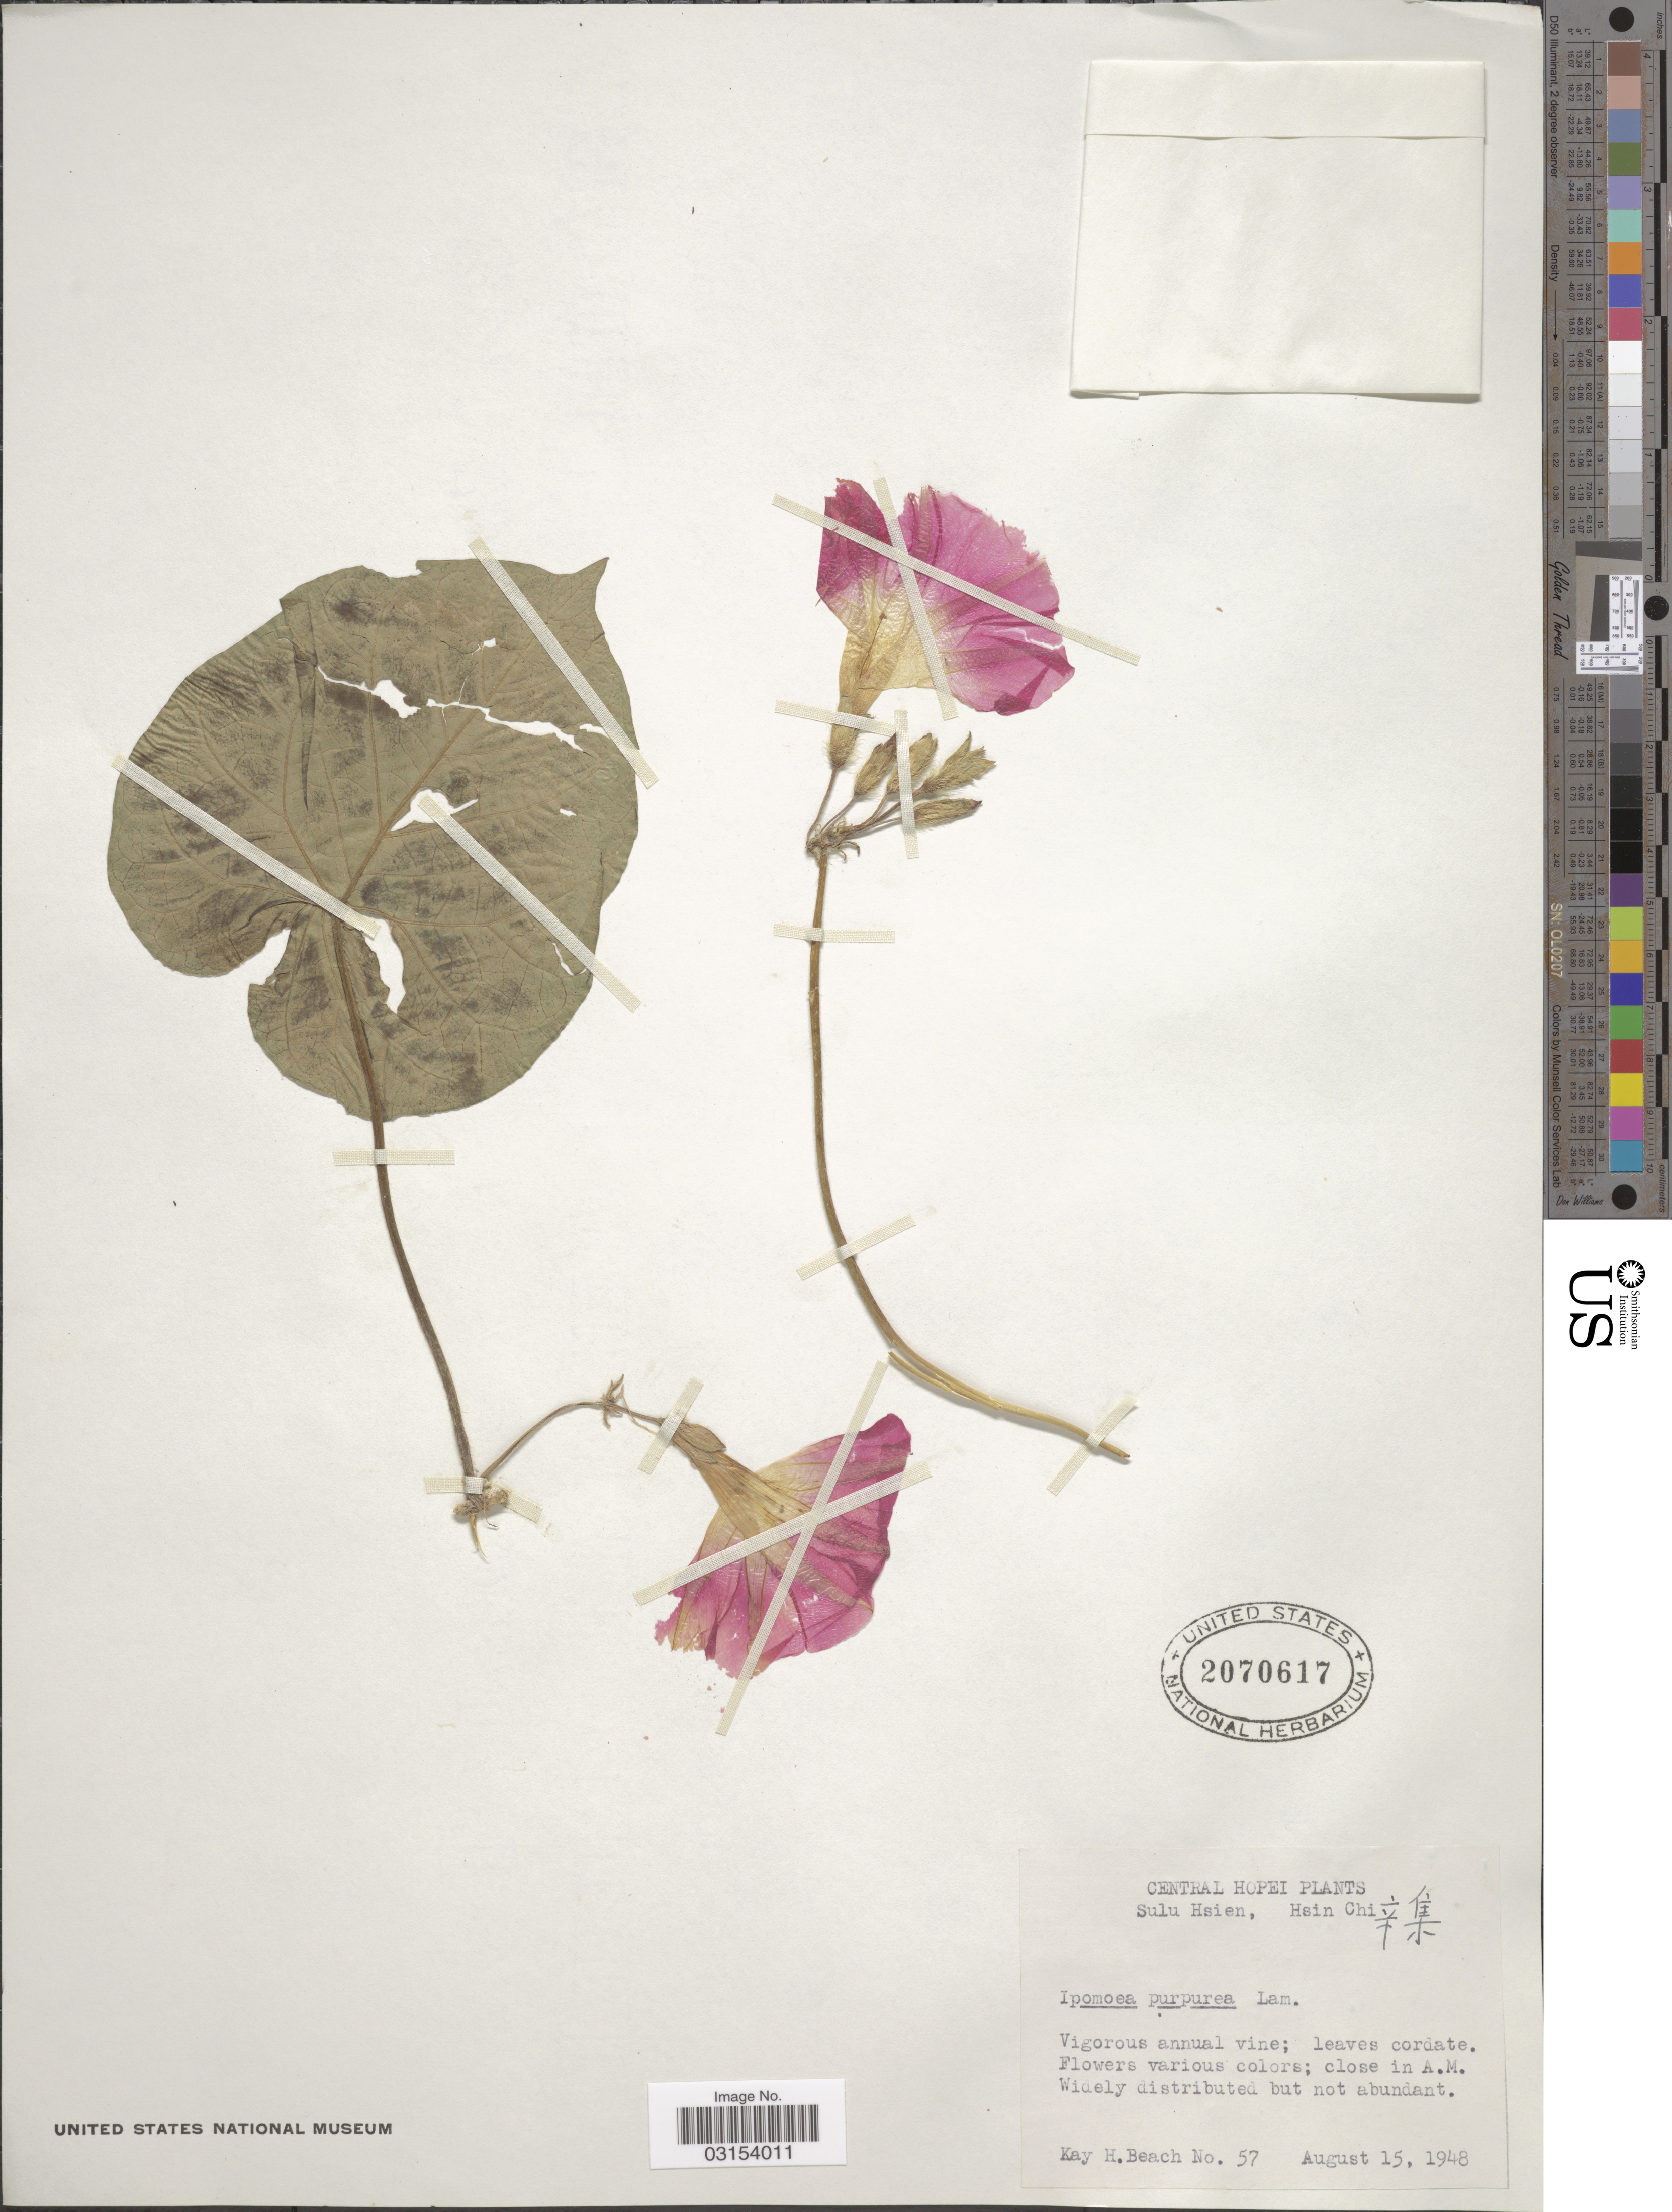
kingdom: Plantae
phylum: Tracheophyta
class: Magnoliopsida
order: Solanales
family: Convolvulaceae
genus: Ipomoea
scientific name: Ipomoea purpurea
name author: (L.) Roth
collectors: K. H. Beach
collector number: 57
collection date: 1948-08-15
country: China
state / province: Hebei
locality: Central Hopei. Sulu Hsien, Hsin Chi.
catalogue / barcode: US 2070617